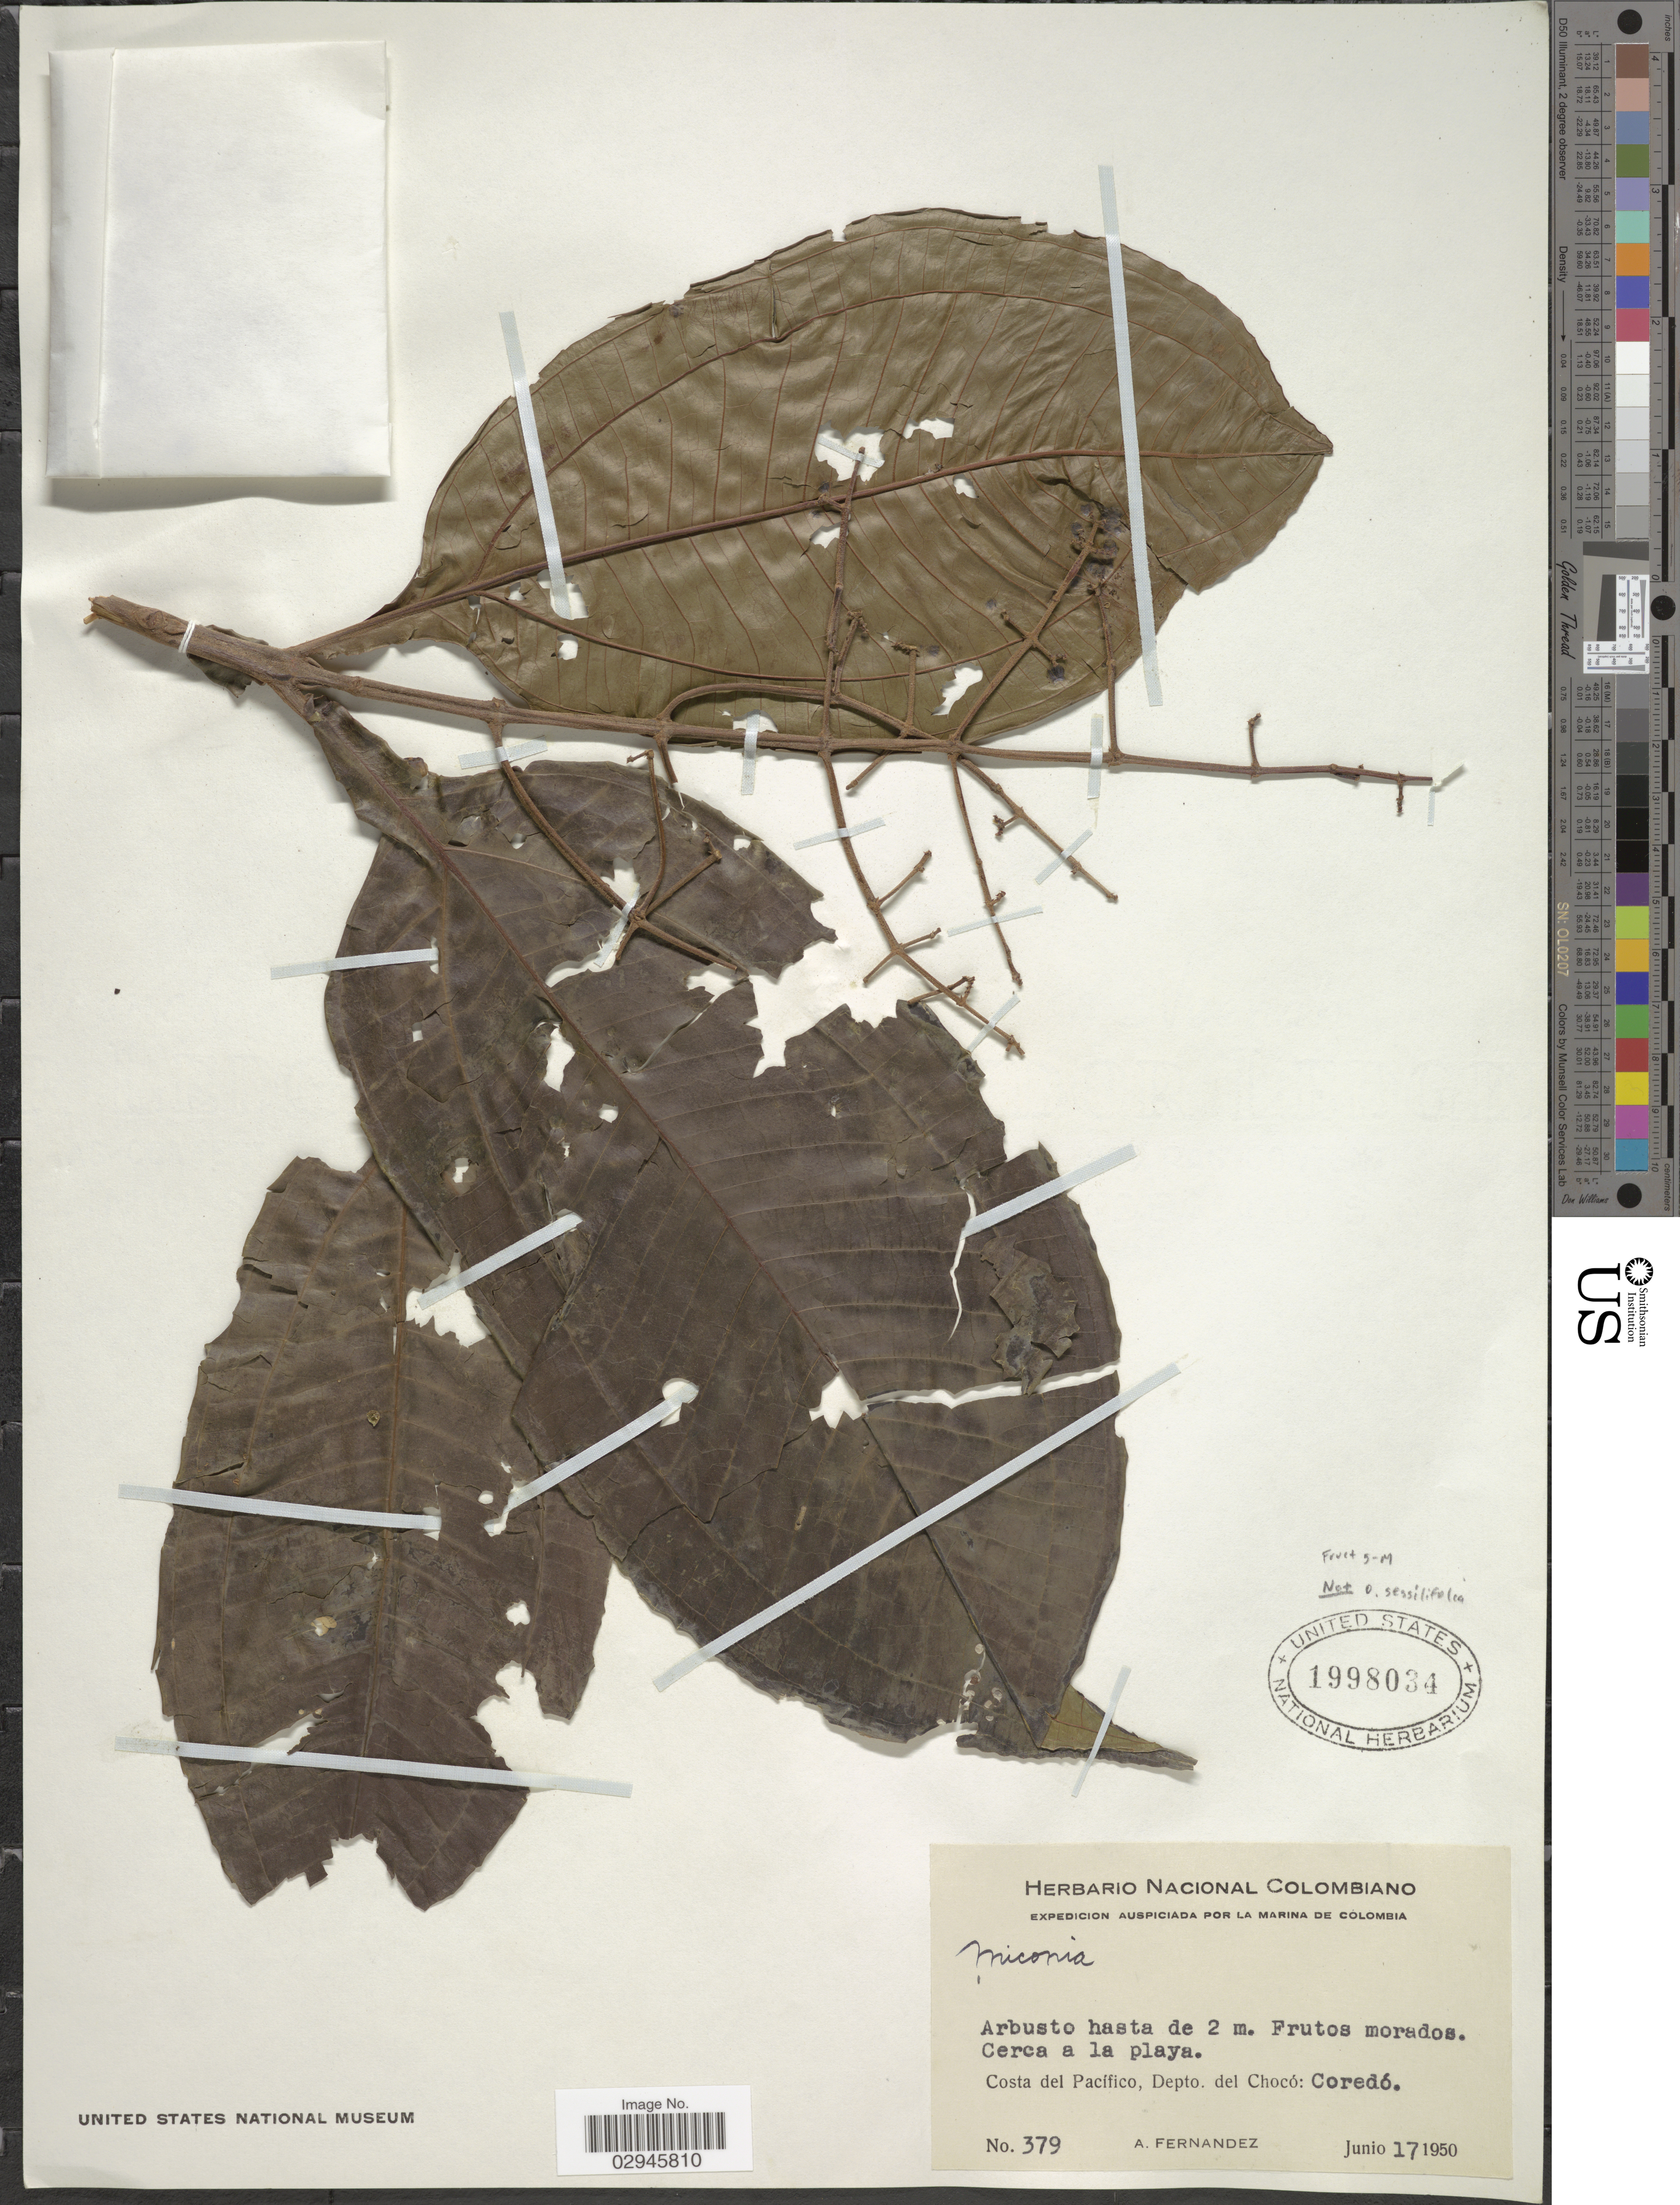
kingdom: Plantae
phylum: Tracheophyta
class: Magnoliopsida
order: Myrtales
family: Melastomataceae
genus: Miconia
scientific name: Miconia sp.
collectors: A. Fernandez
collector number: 379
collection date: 1950-06-17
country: Colombia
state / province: Chocó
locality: Costa del Pacífico, Depto. del Chocó: Coredó.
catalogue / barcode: US 1998034